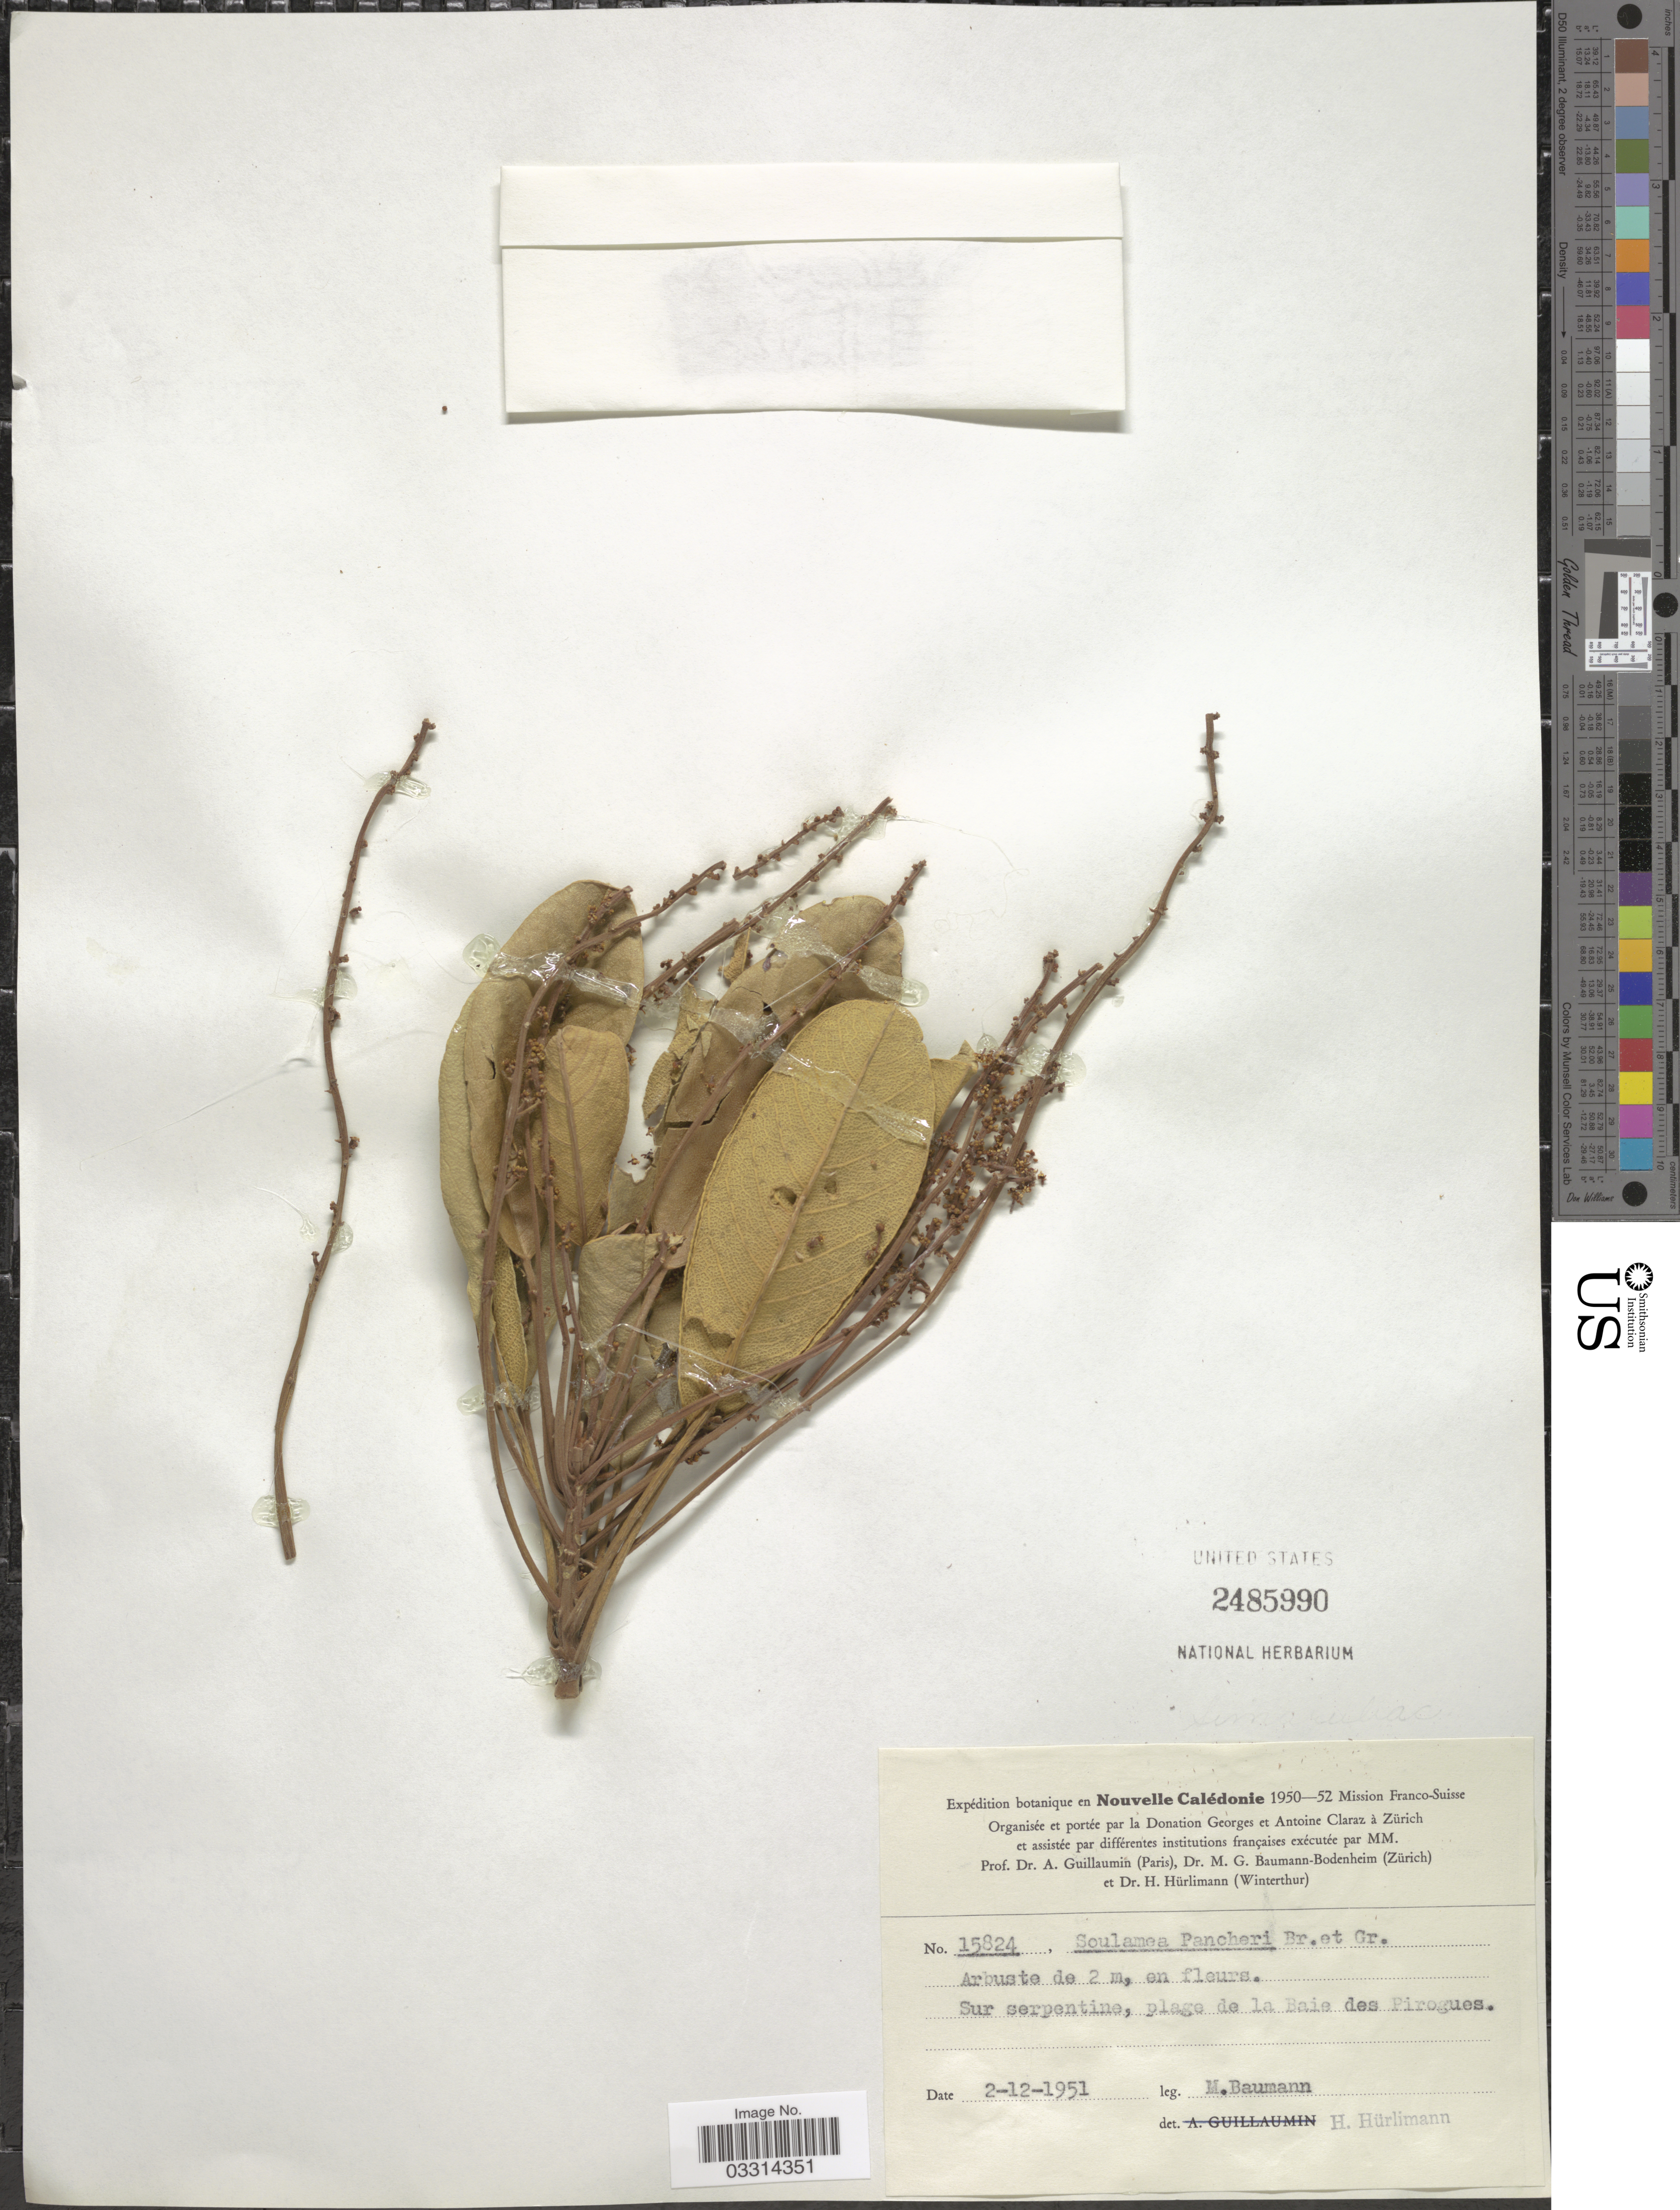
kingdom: Plantae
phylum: Tracheophyta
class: Magnoliopsida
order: Sapindales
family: Simaroubaceae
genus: Soulamea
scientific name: Soulamea pancheri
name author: Brongn. & Gris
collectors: H. Hürlimann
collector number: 15824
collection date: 1951-12-02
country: New Caledonia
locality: Nouvelle Calédonie. Sur serpinte, plage de la Baie des Pirogues.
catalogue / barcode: US 2485990